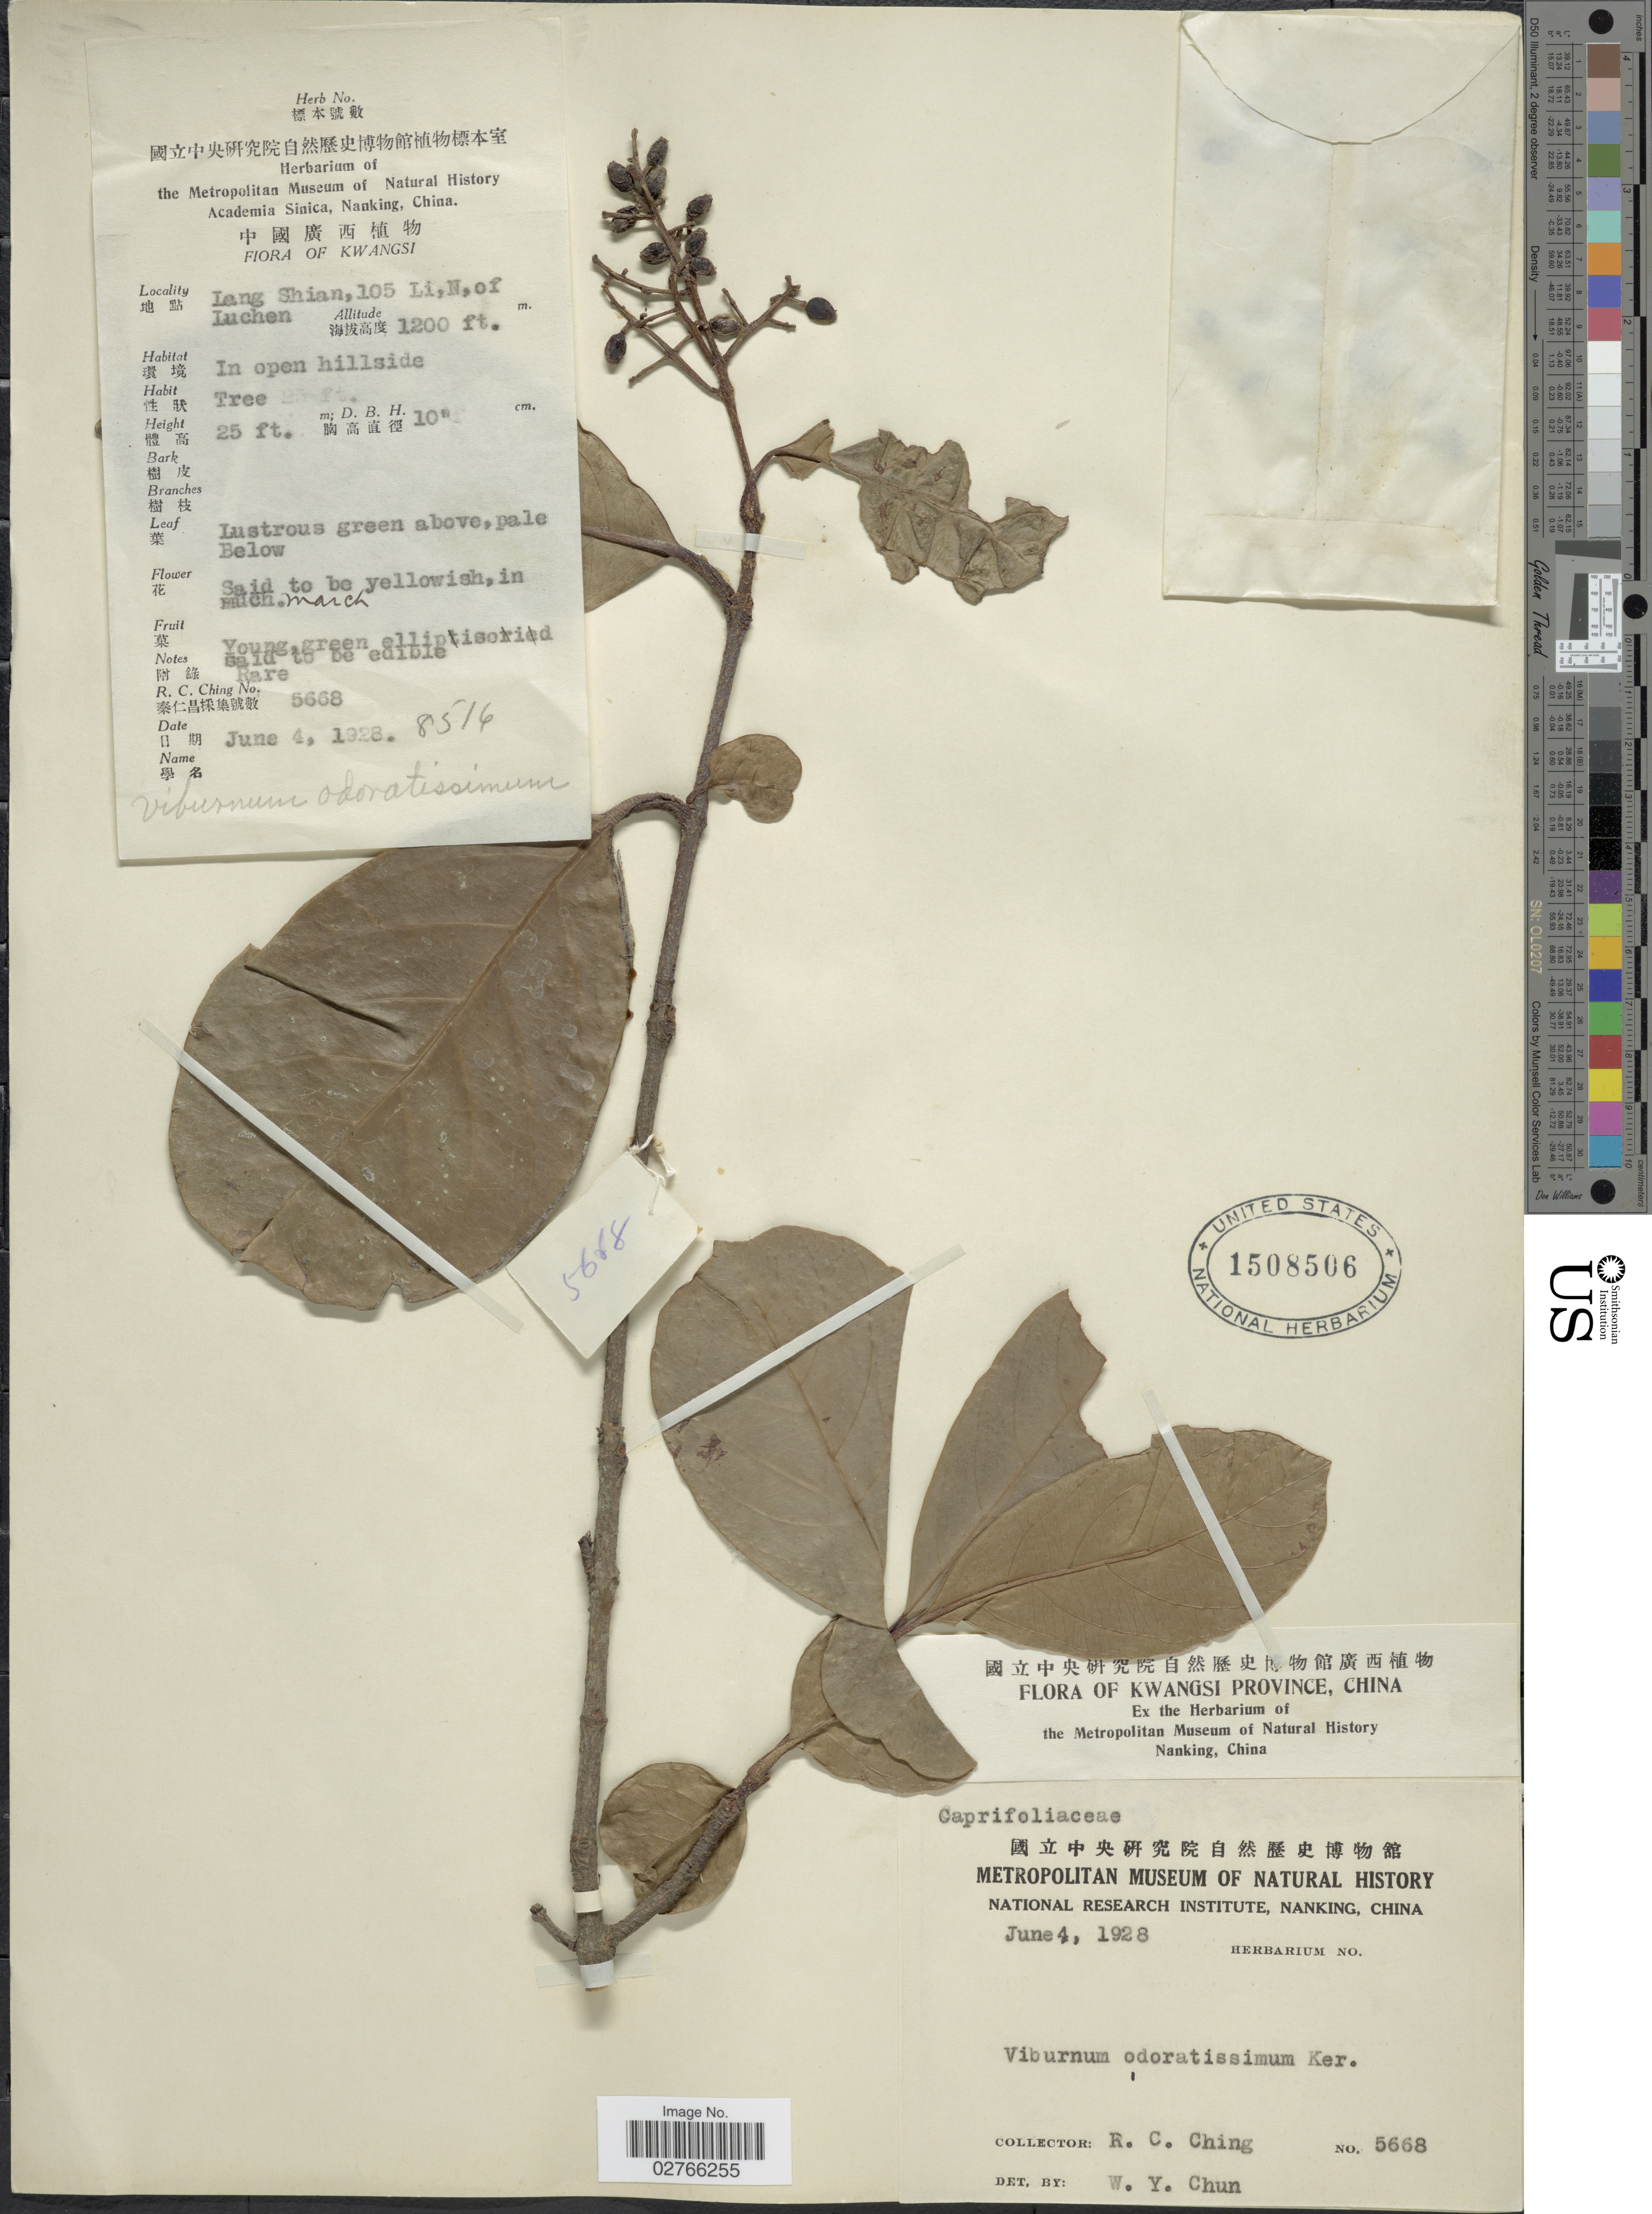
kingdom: Plantae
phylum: Tracheophyta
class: Magnoliopsida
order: Dipsacales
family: Viburnaceae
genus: Viburnum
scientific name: Viburnum odoratissimum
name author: Ker Gawl.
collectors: R. C. Ching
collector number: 5668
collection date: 1928-06-04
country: China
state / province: Guangxi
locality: Kwangsi Province, Lang Shian, 105 Li, N, of Luchen.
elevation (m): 366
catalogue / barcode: US 1508506